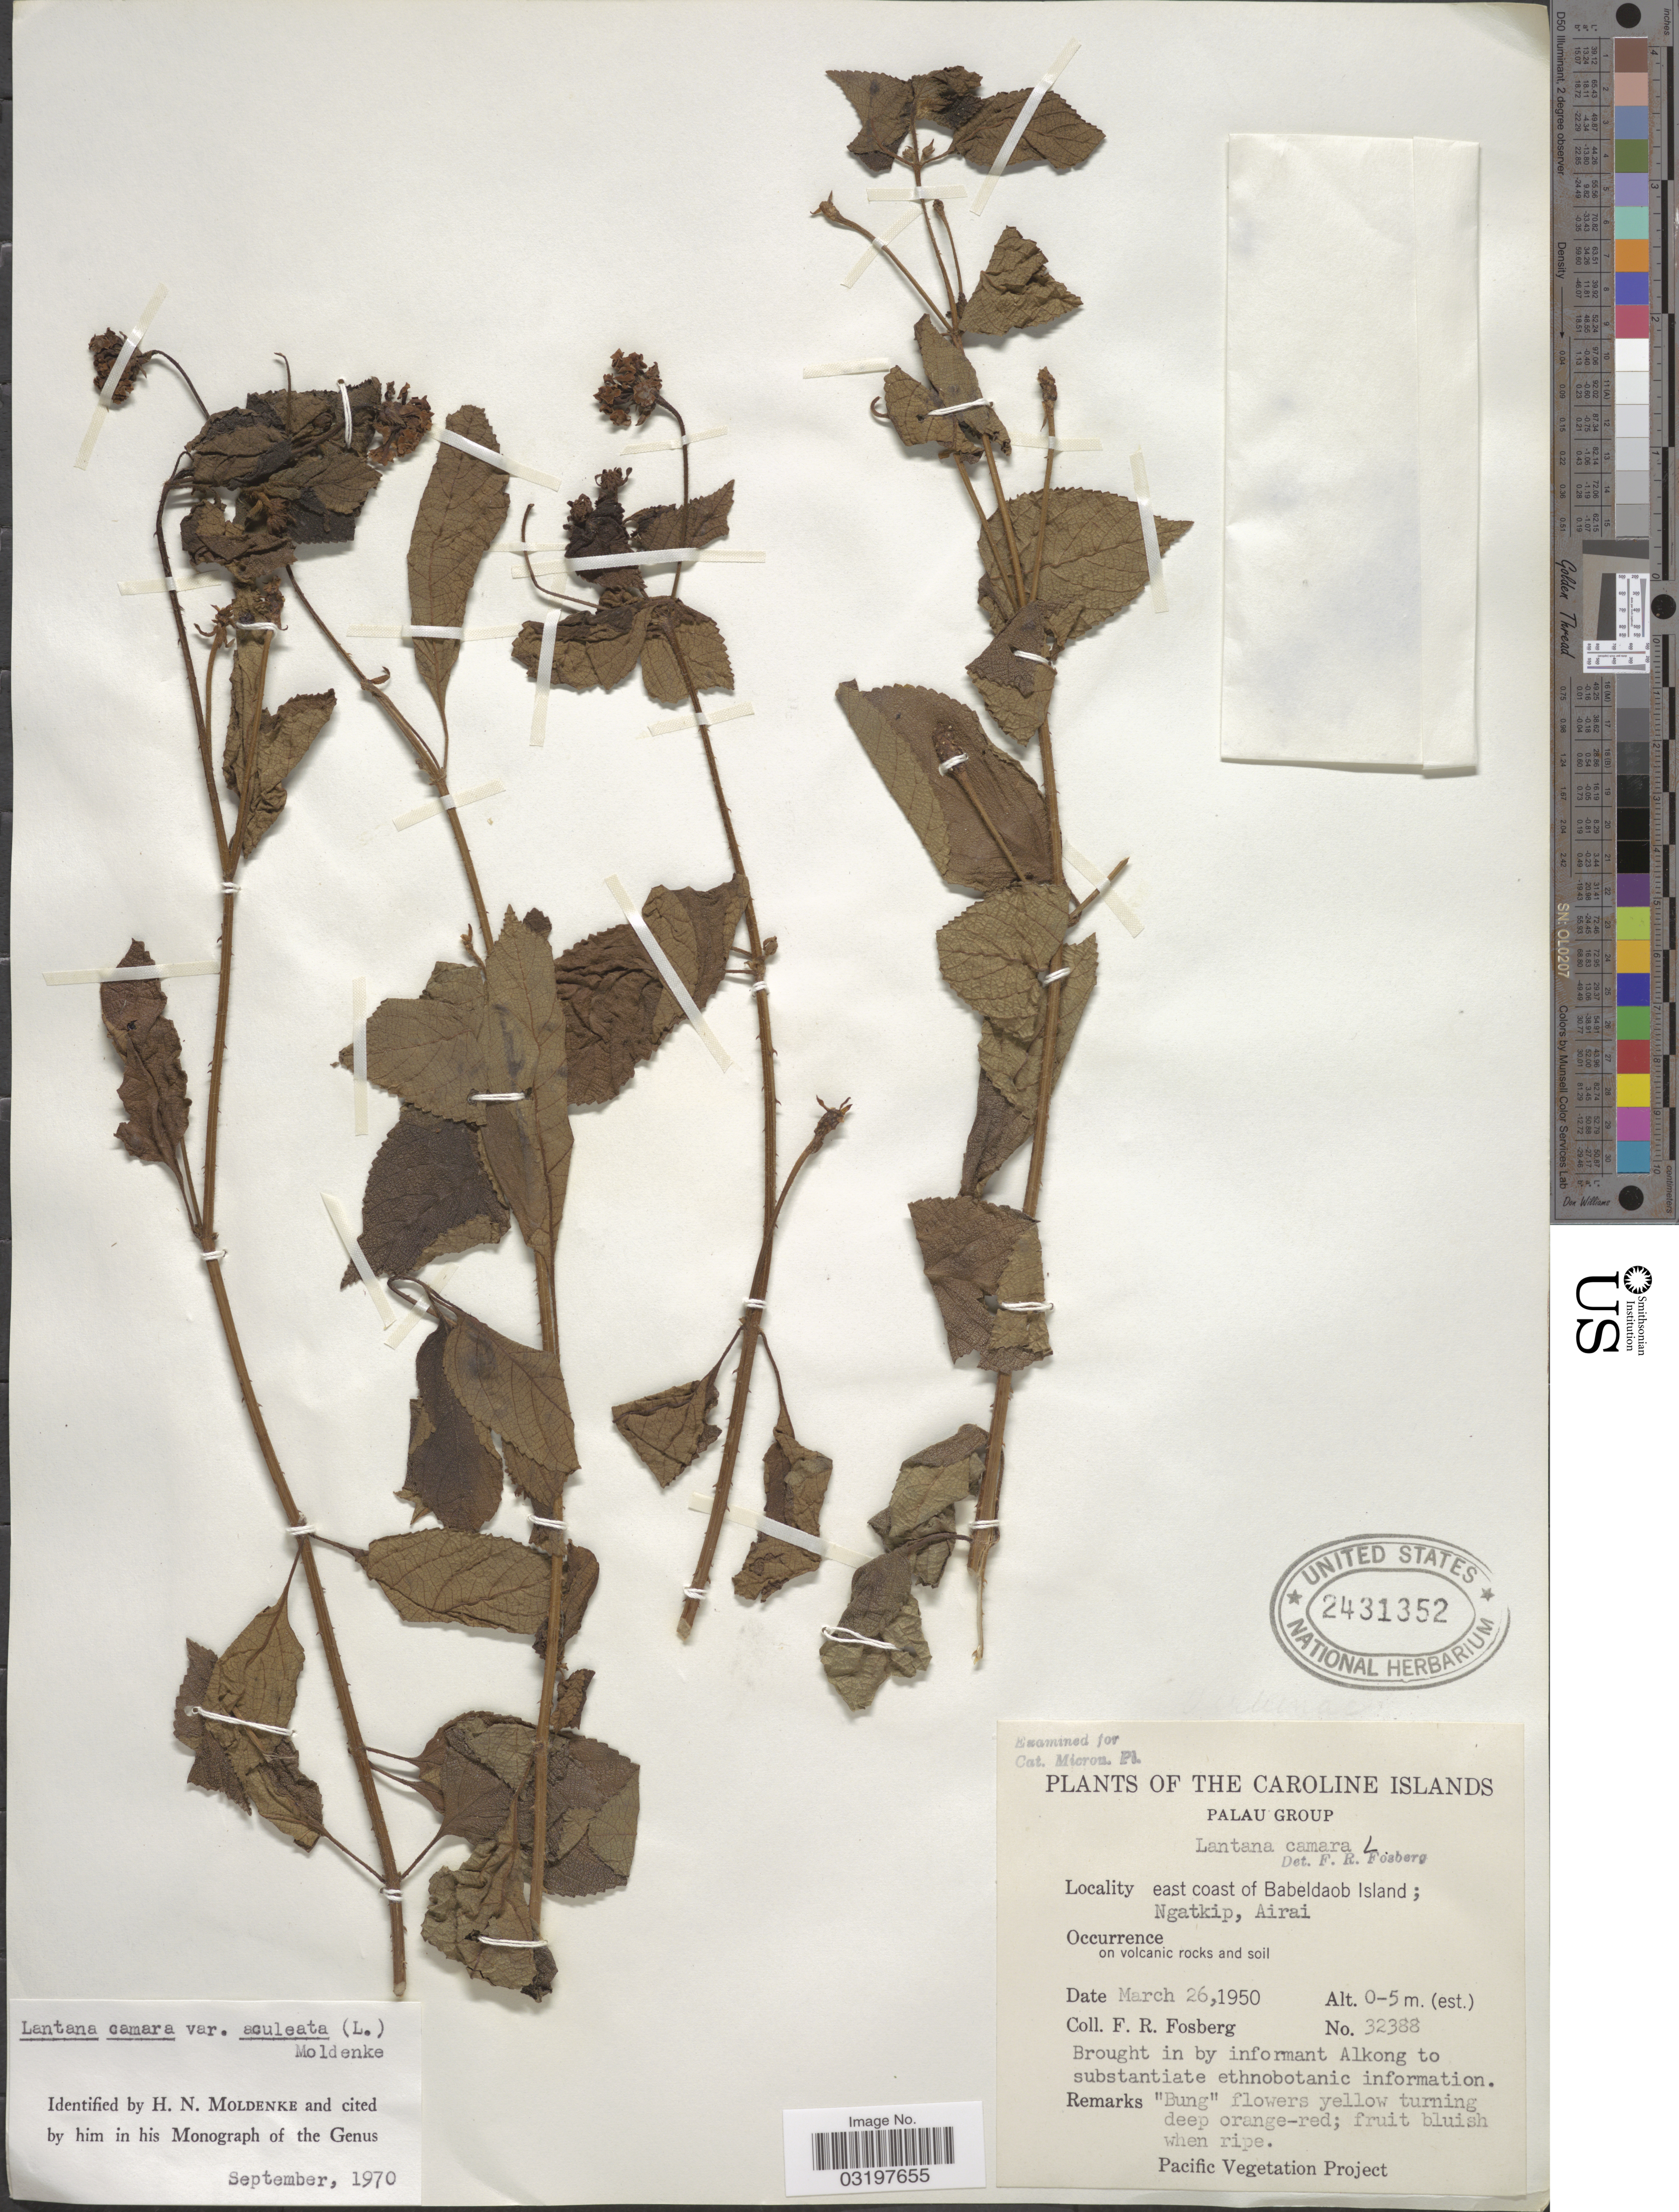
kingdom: Plantae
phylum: Tracheophyta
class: Magnoliopsida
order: Lamiales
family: Verbenaceae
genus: Lantana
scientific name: Lantana camara var. aculeata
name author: (L.) Moldenke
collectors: F. R. Fosberg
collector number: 32388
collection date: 1950-03-26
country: Palau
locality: The Caroline Islands. Palau Group. East coast of Babeldaob Island; Ngatkip, Airai.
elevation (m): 0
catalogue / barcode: US 2431352